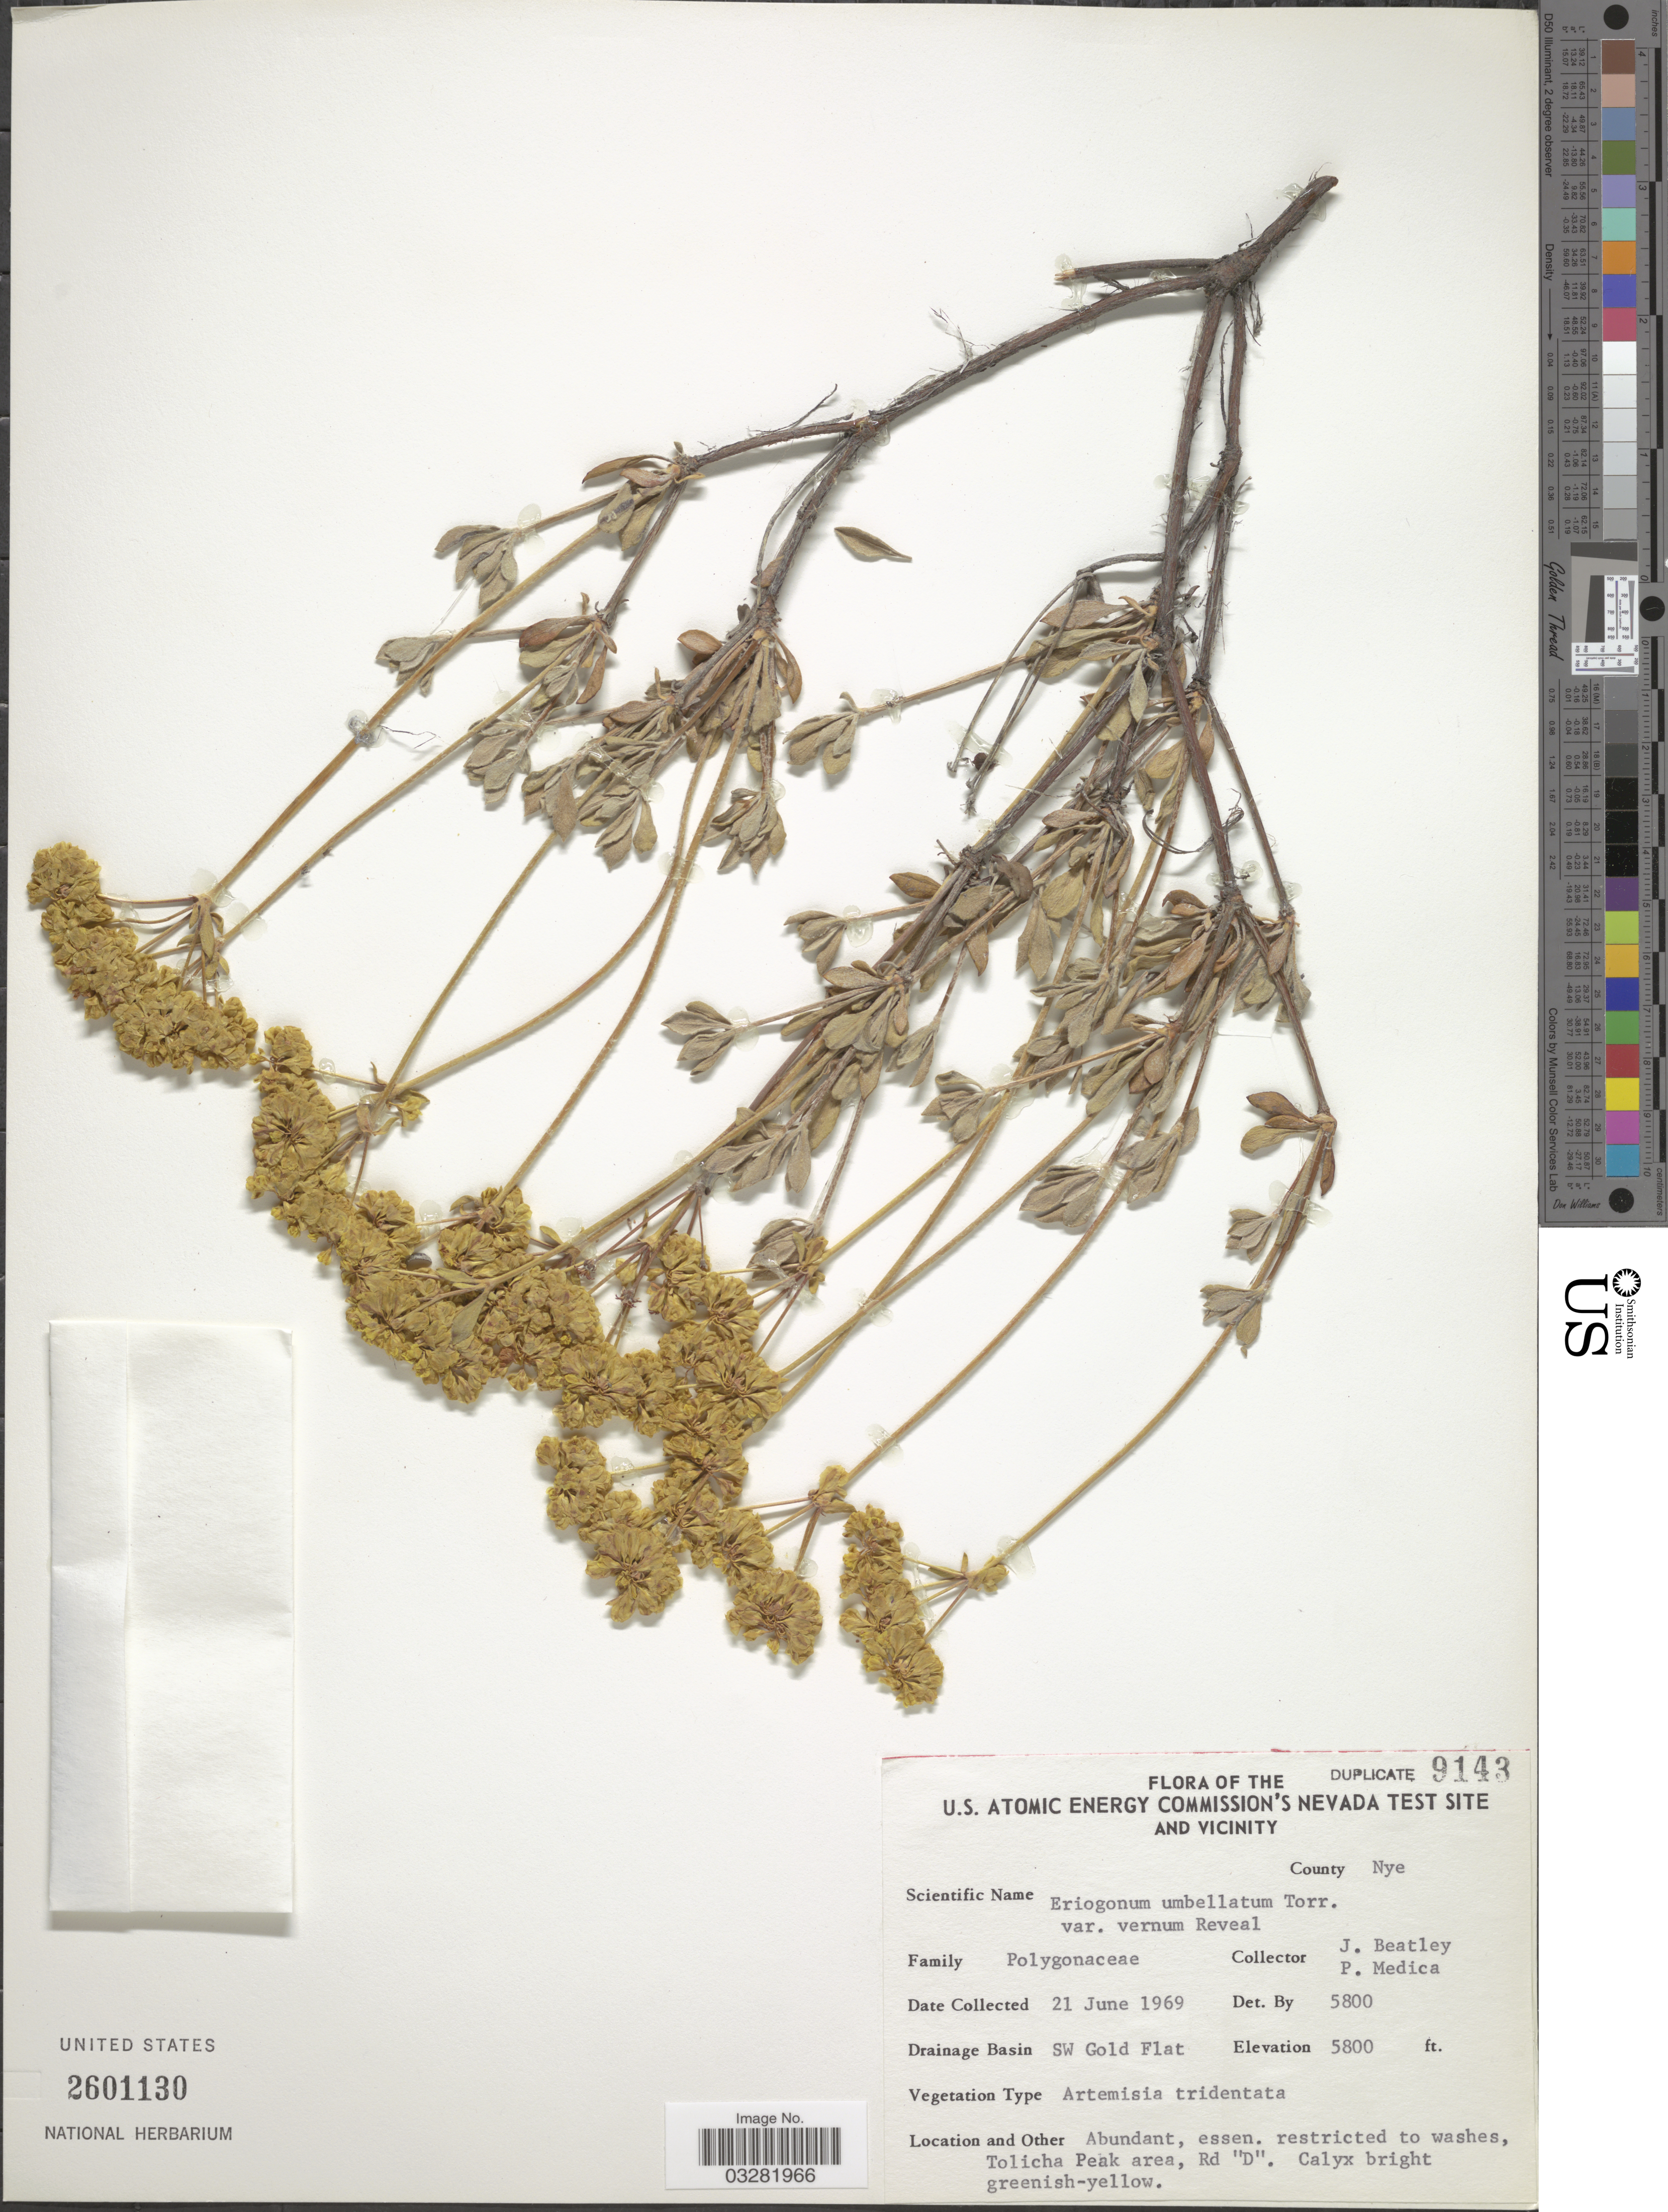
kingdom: Plantae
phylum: Tracheophyta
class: Magnoliopsida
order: Caryophyllales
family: Polygonaceae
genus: Eriogonum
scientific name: Eriogonum umbellatum var. vernum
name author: Reveal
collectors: J. C. Beatley & P. Medica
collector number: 9143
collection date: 1969-06-21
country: United States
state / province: Nevada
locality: The U.S. Atomic Energy Commission's Nevada Test Site and Vicinity. County Nye. Drainage Basin SW Gold Flat. Tolicha Peak area, Rd "D".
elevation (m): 1768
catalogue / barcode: US 2601130